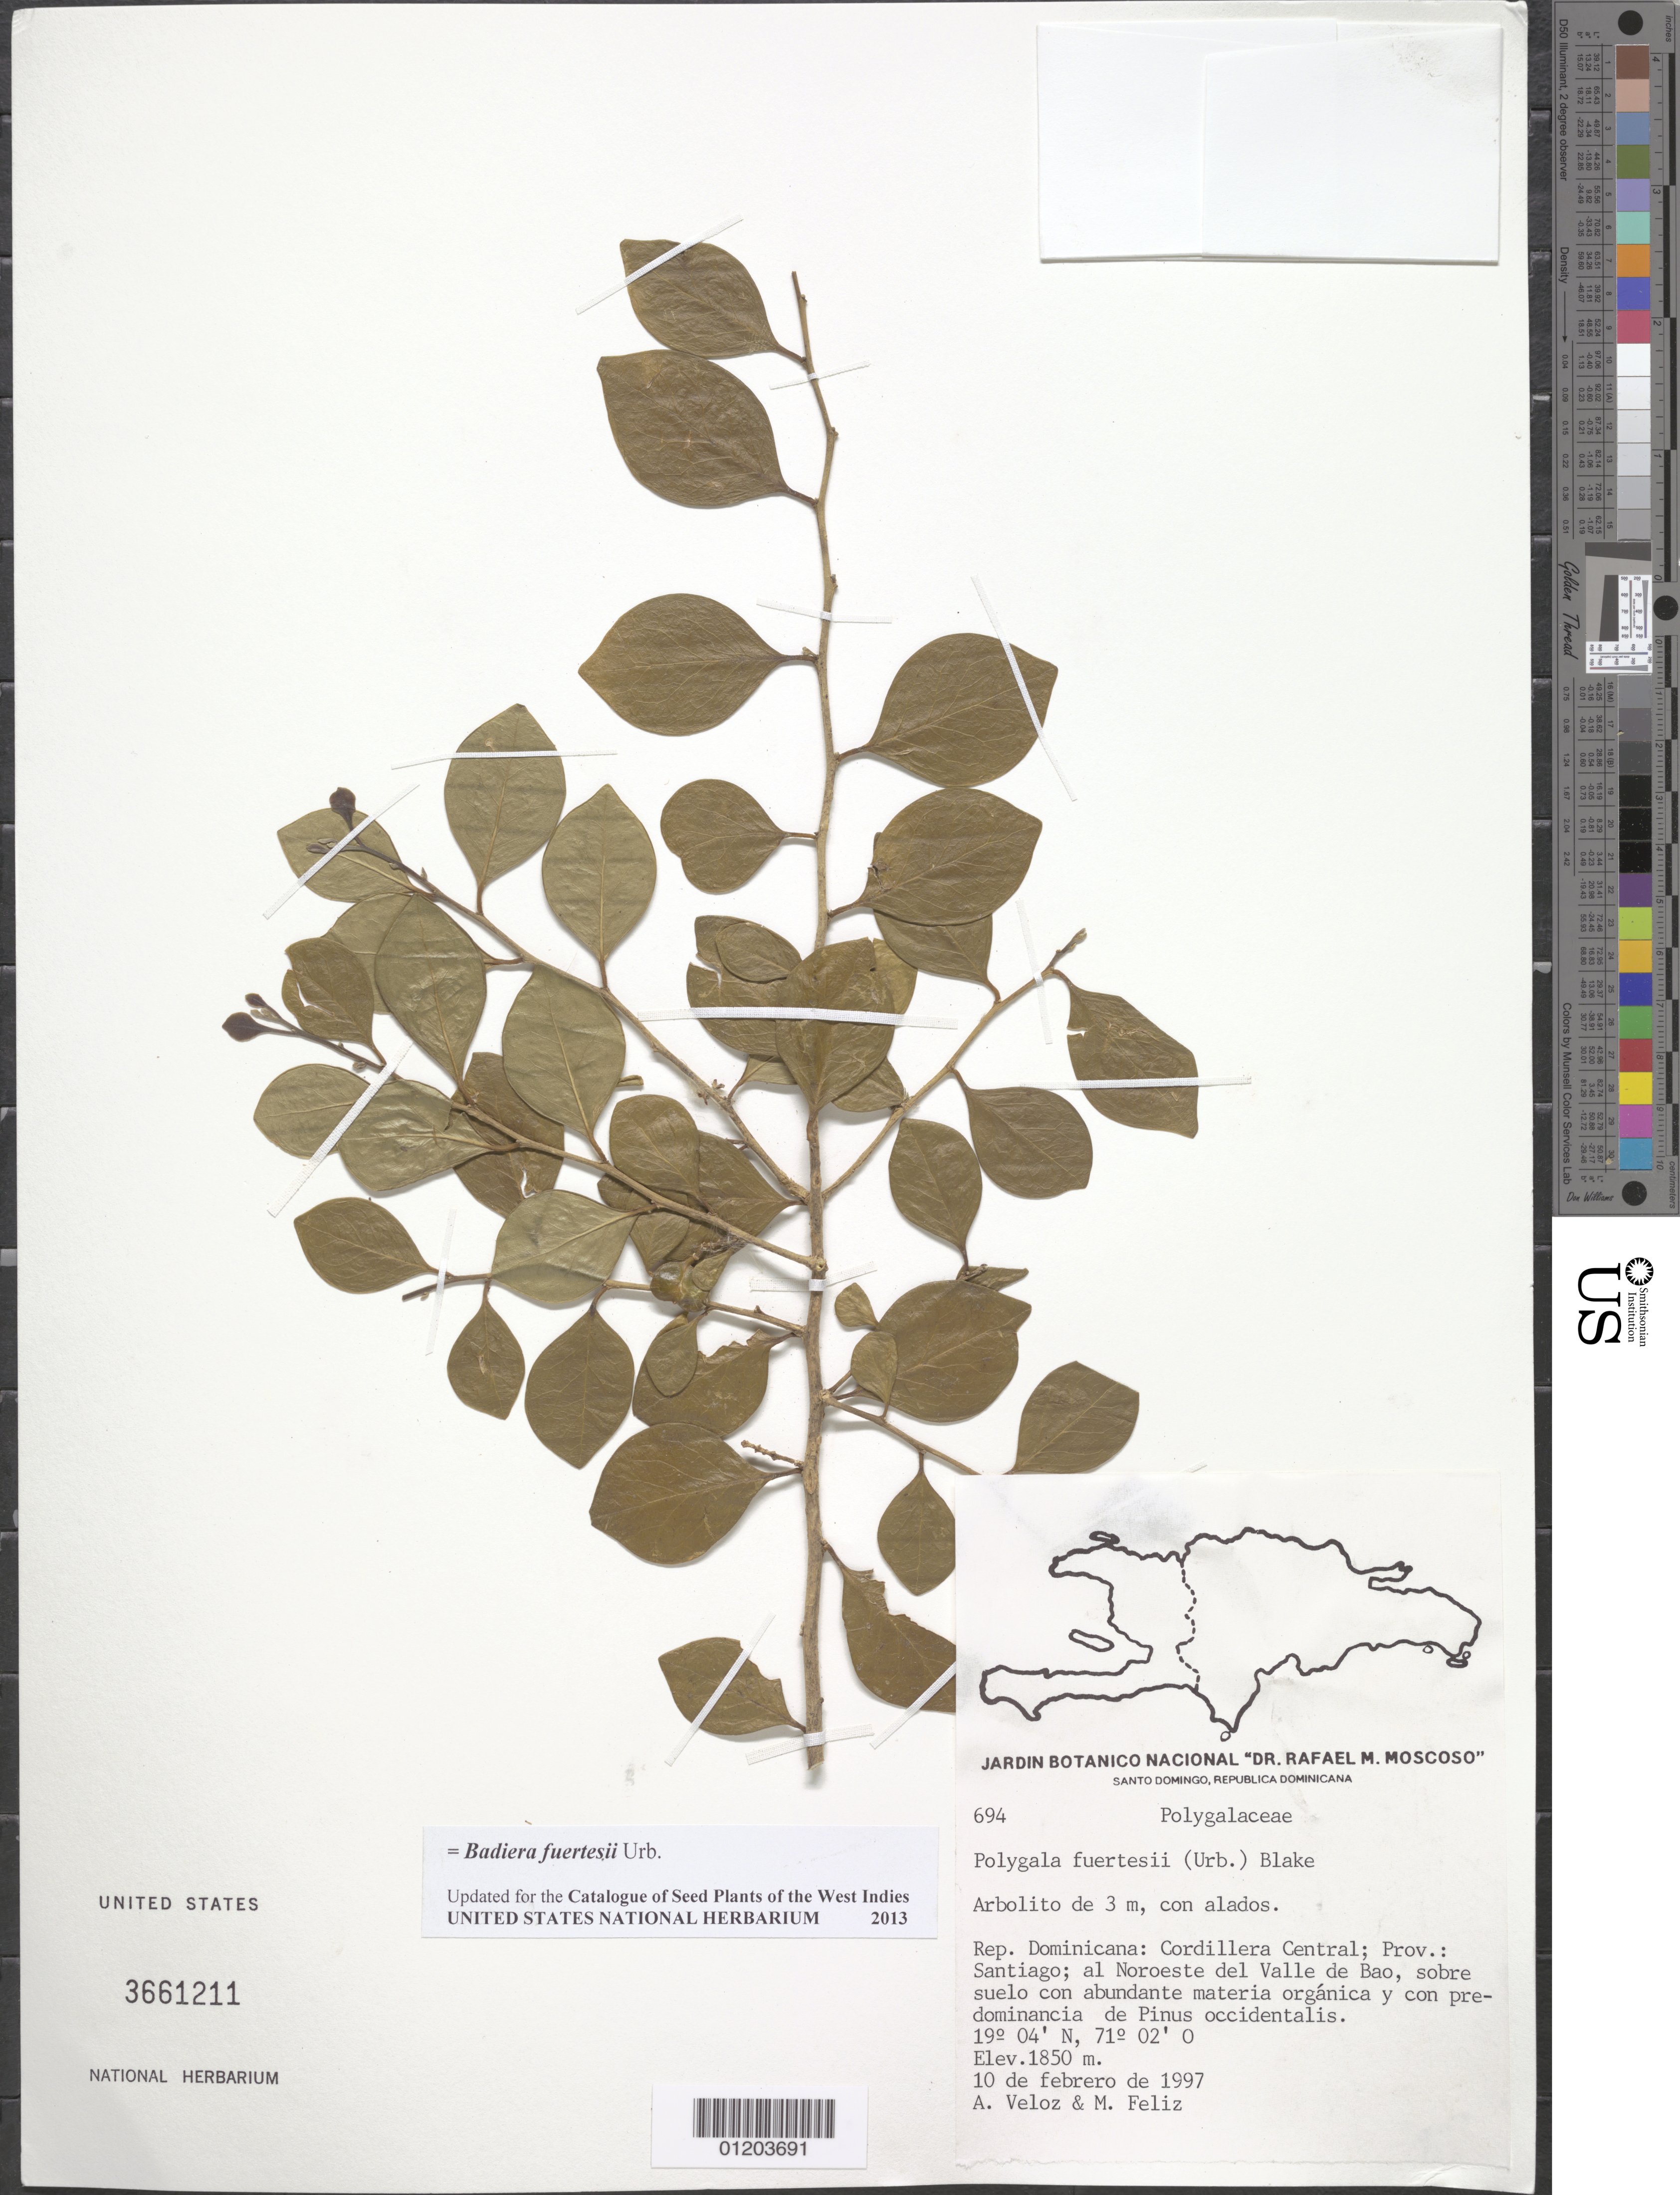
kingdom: Plantae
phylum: Tracheophyta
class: Magnoliopsida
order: Fabales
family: Polygalaceae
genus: Badiera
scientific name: Badiera fuertesii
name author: Urb.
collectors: A. Veloz Ramírez & M. Feliz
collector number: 694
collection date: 1997-02-10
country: Dominican Republic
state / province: Santiago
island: Hispaniola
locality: Cordillera Central; al Noroeste del Valle de Bao.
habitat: Sobre suelo con abundante materia orgánica y con predominancia de Pinus occidentalis.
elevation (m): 1850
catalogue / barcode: US 3661211